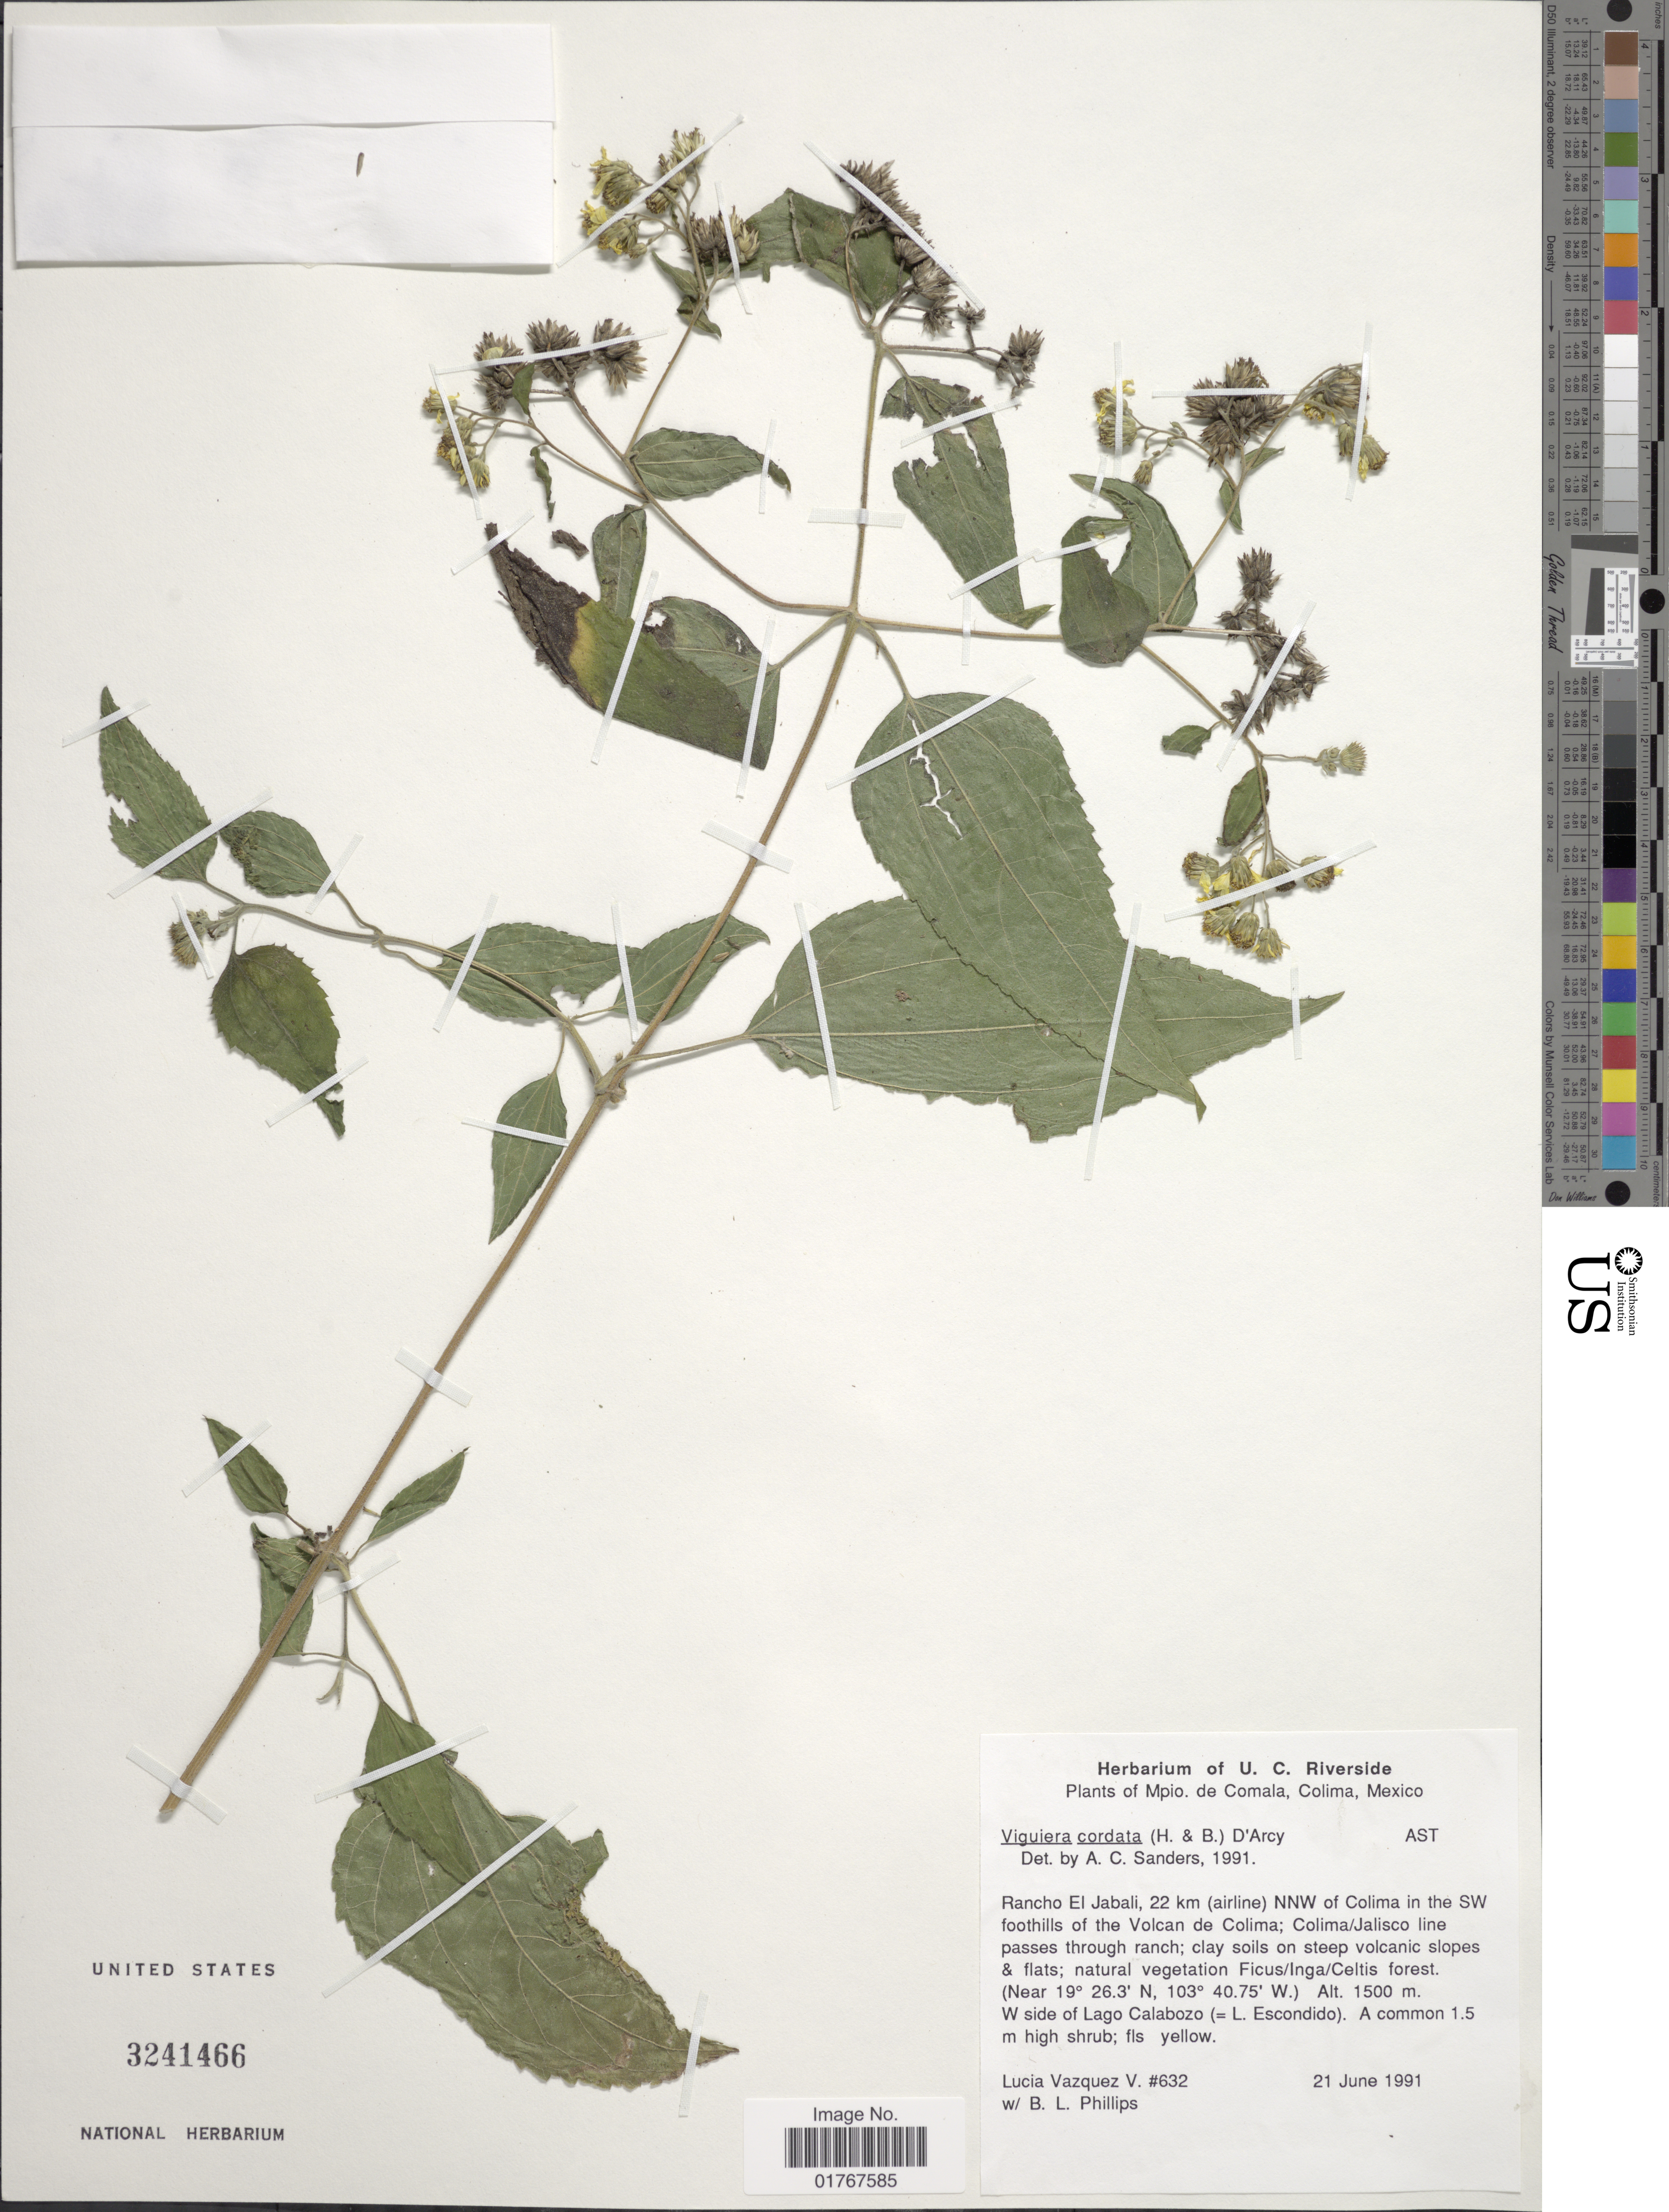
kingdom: Plantae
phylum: Tracheophyta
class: Magnoliopsida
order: Asterales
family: Asteraceae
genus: Viguiera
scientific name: Viguiera cordata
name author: (Hook. & Arn.) D'Arcy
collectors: L. Vazquez V. & B. L. Phillips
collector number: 632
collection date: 1991-06-21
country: Mexico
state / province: Colima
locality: Mpio de Comala, Rancho El Jabali, 22 km (airline) NNW of Colima in the SW foothils of the Volcan de Colima; Colima/Jalisco line passes through ranch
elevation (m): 1500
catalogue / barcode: US 3241466